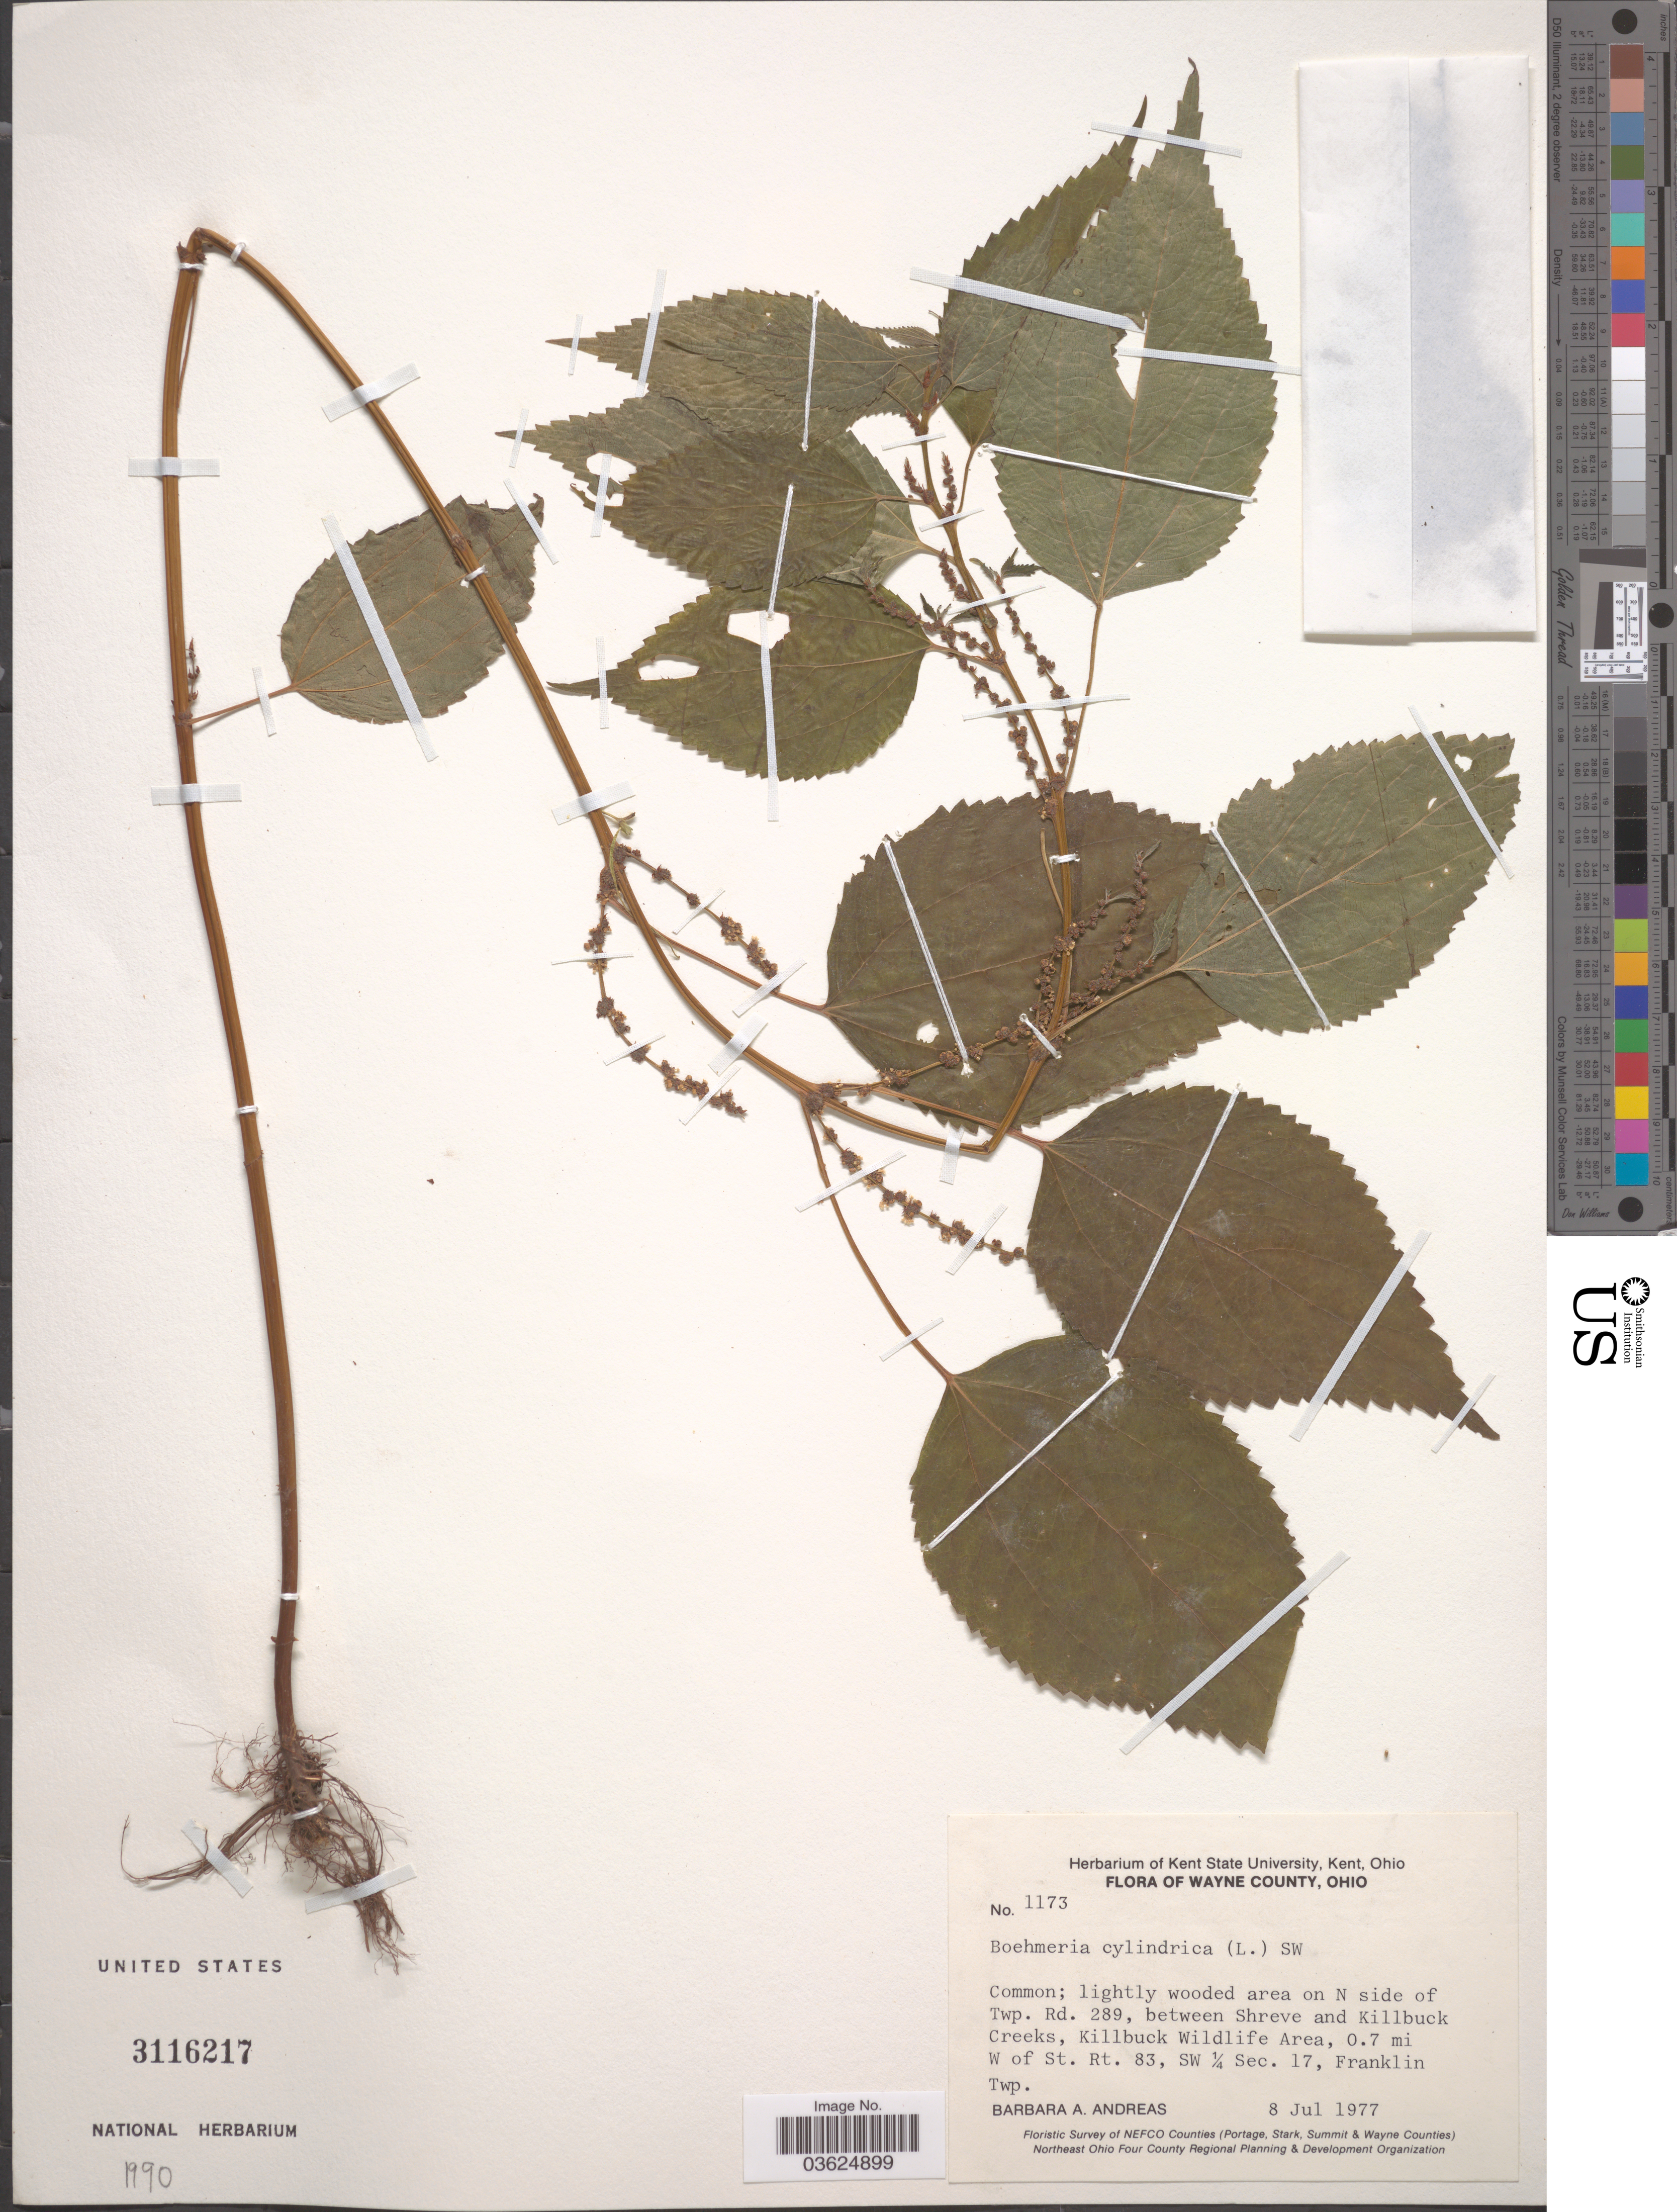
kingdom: Plantae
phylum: Tracheophyta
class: Magnoliopsida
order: Rosales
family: Urticaceae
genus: Boehmeria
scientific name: Boehmeria cylindrica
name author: (L.) Sw.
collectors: B. A. Andreas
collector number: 1173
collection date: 1977-07-08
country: United States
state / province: Ohio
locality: Wayne County. Lightly wooded area on N side of Twp. Rd. 289, between Shreve and Killbuck Creeks, Killbuck Widllife Area, 0.7 mi W of St. Rt. 83, SW ¼ Sec. 17, Franklin Twp.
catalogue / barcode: US 3116217